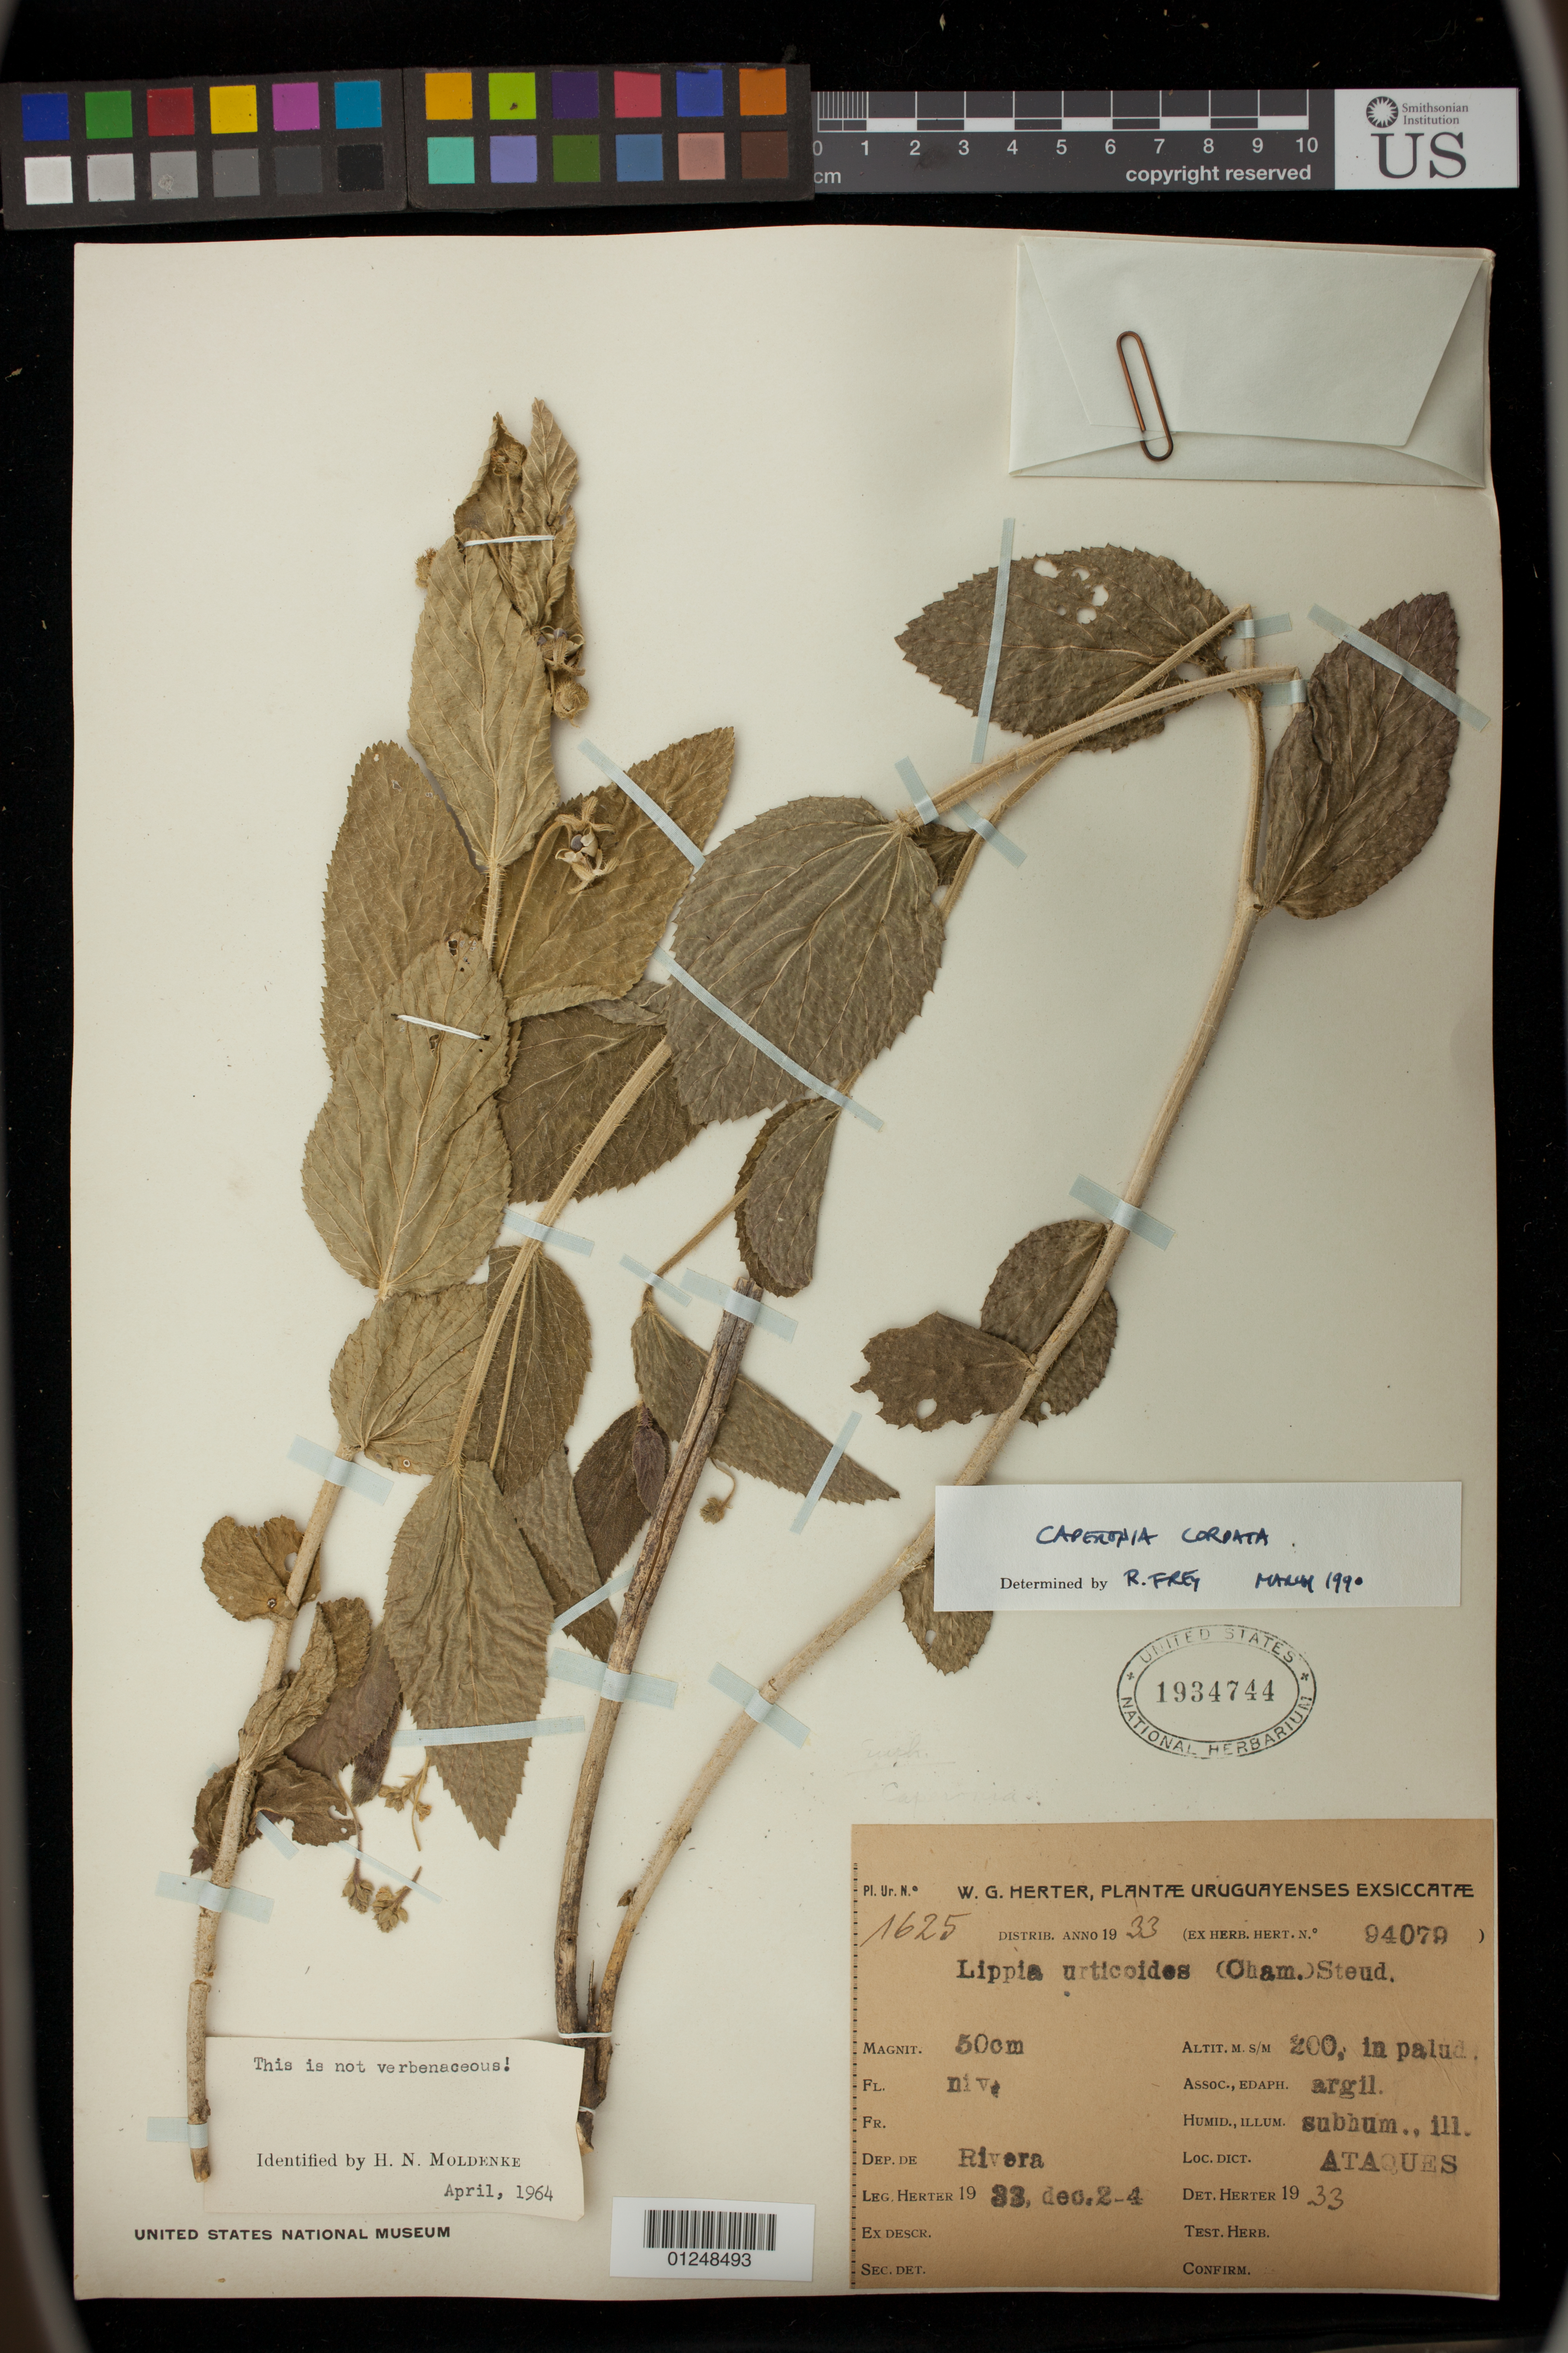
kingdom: Plantae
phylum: Tracheophyta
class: Magnoliopsida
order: Malpighiales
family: Euphorbiaceae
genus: Caperonia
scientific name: Caperonia cordata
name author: A. St.-Hil.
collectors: W. G. Herter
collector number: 1625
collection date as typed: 02 Dec 1933 to 04 Dec 1933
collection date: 1933-12-02/1933-12-04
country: Uruguay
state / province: Rivera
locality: Ataques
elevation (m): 200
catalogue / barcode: US 1934744